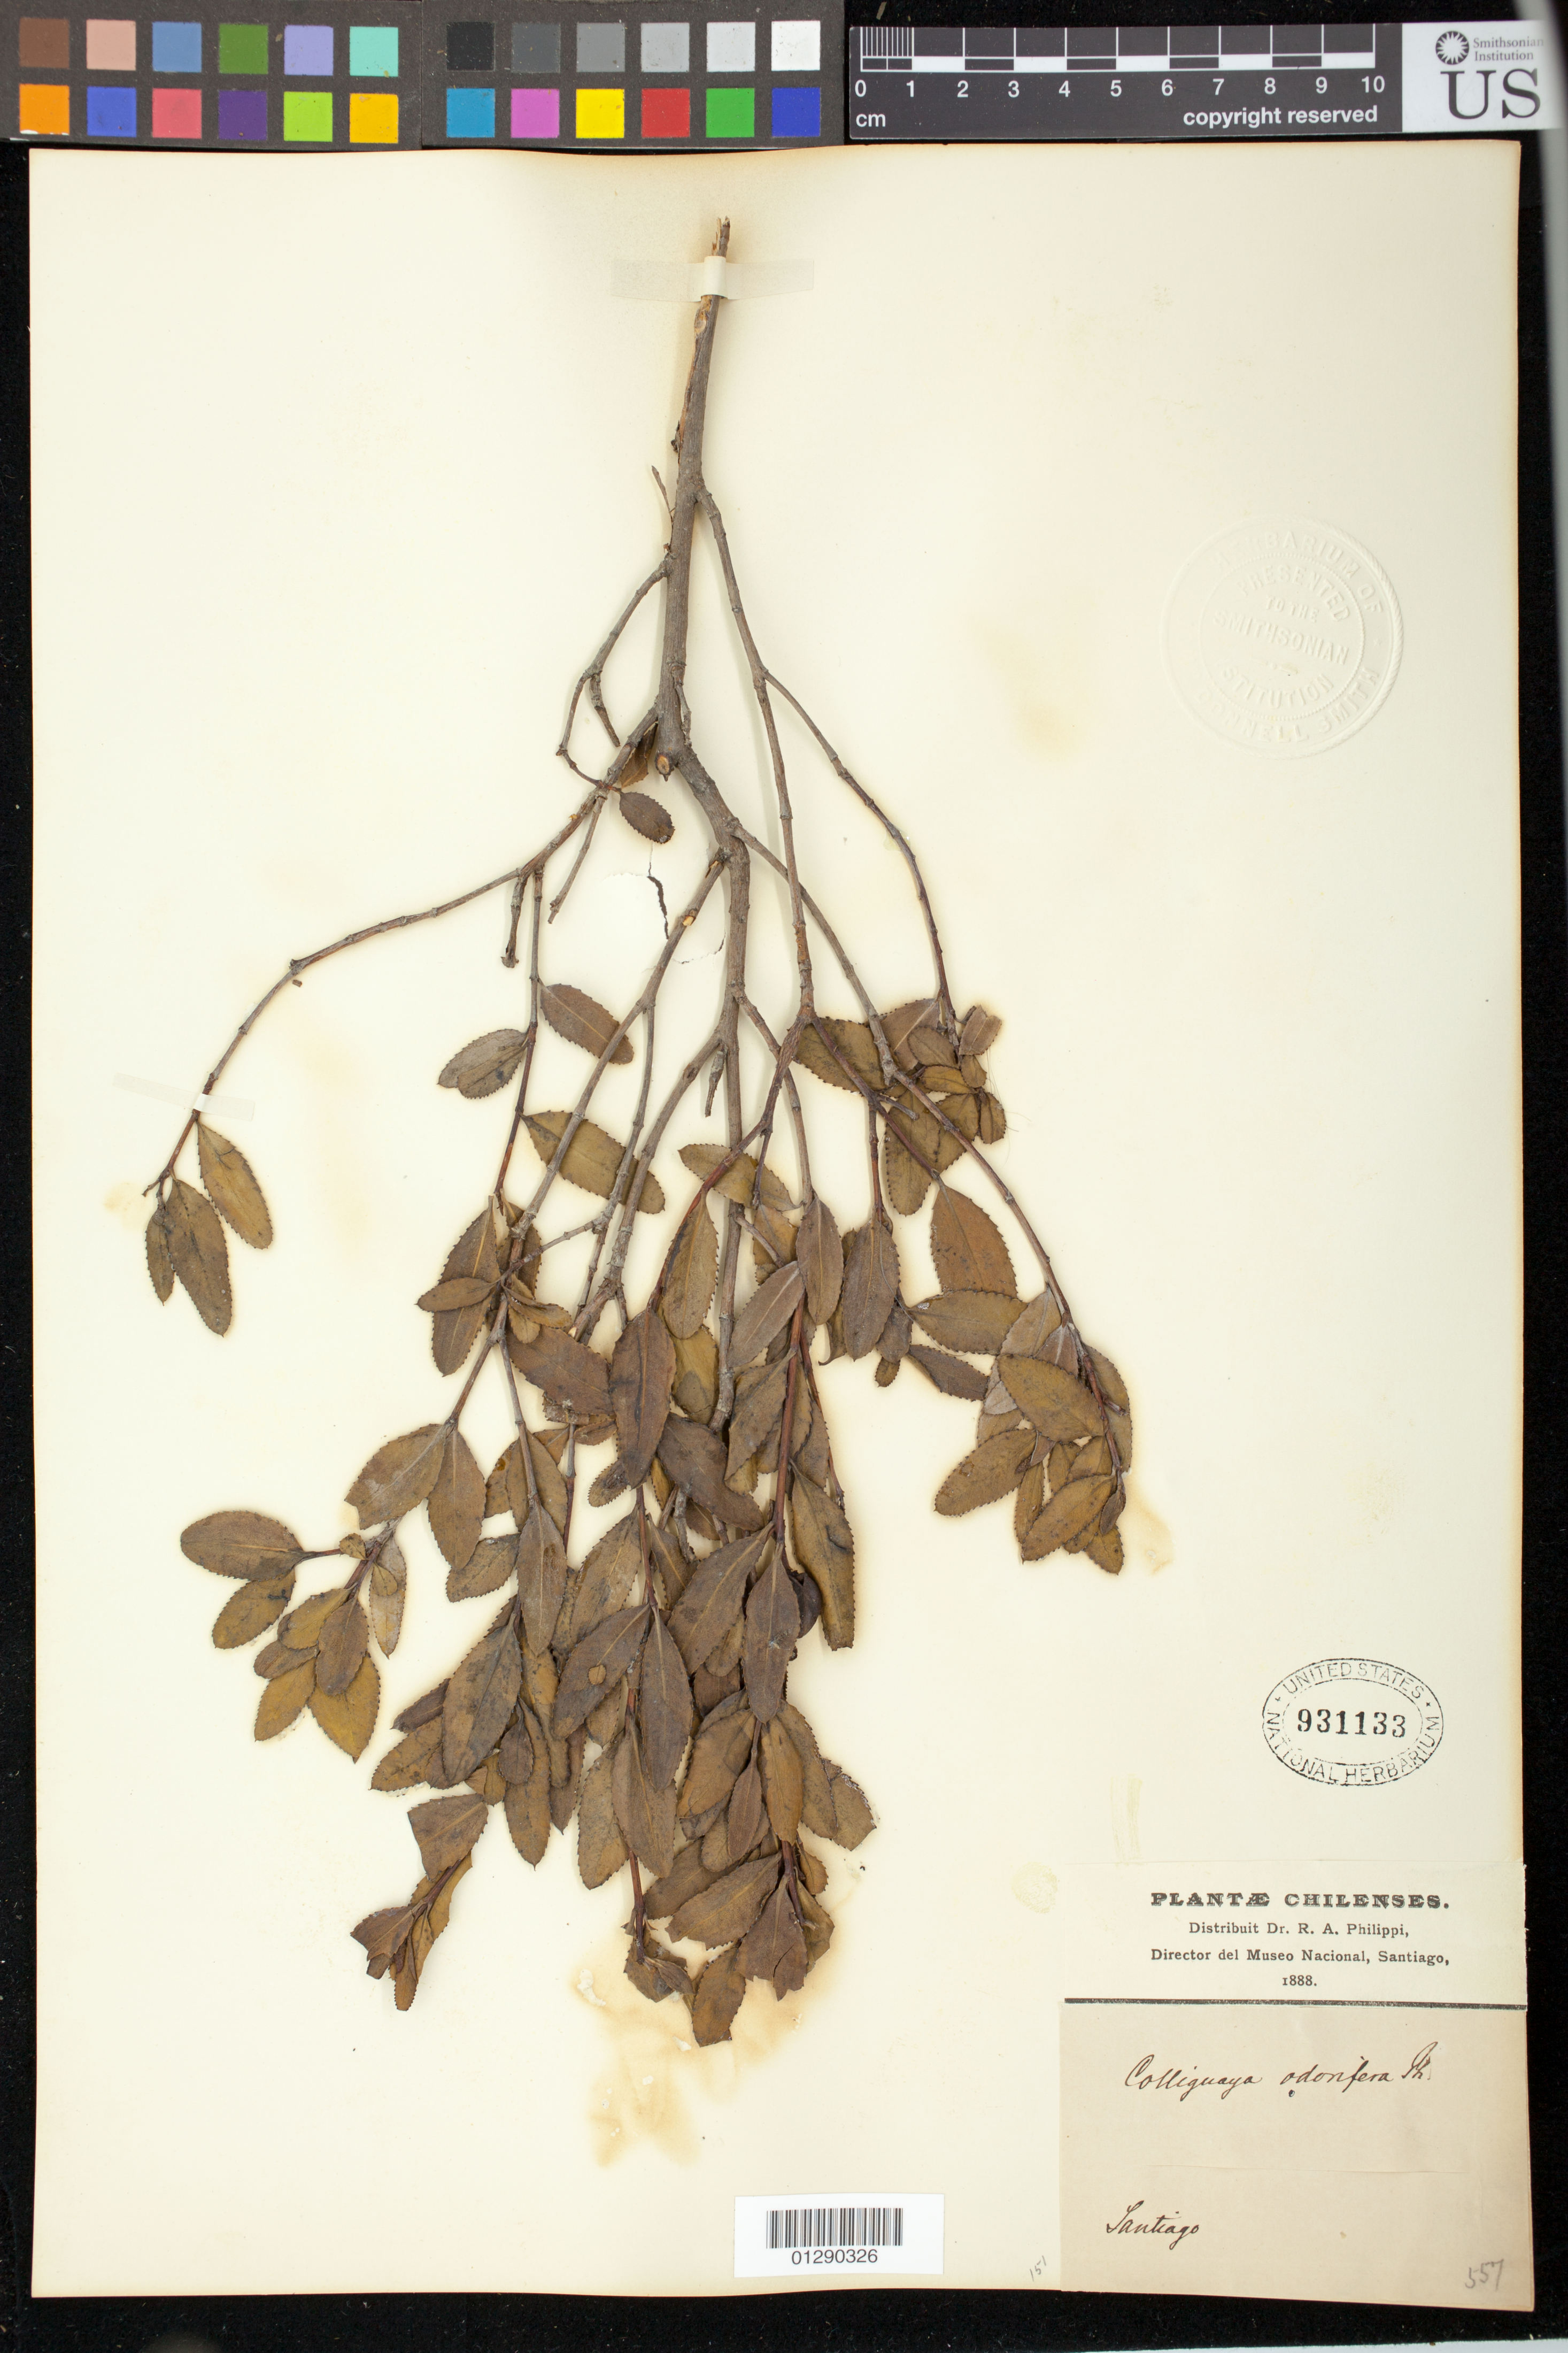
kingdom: Plantae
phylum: Tracheophyta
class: Magnoliopsida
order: Malpighiales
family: Euphorbiaceae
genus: Colliguaja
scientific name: Colliguaja odorifera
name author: Molina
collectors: R. A. Philippi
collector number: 557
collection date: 1888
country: Chile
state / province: Región Metropolitana (RM)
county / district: Santiago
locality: Santiago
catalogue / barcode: US 931133